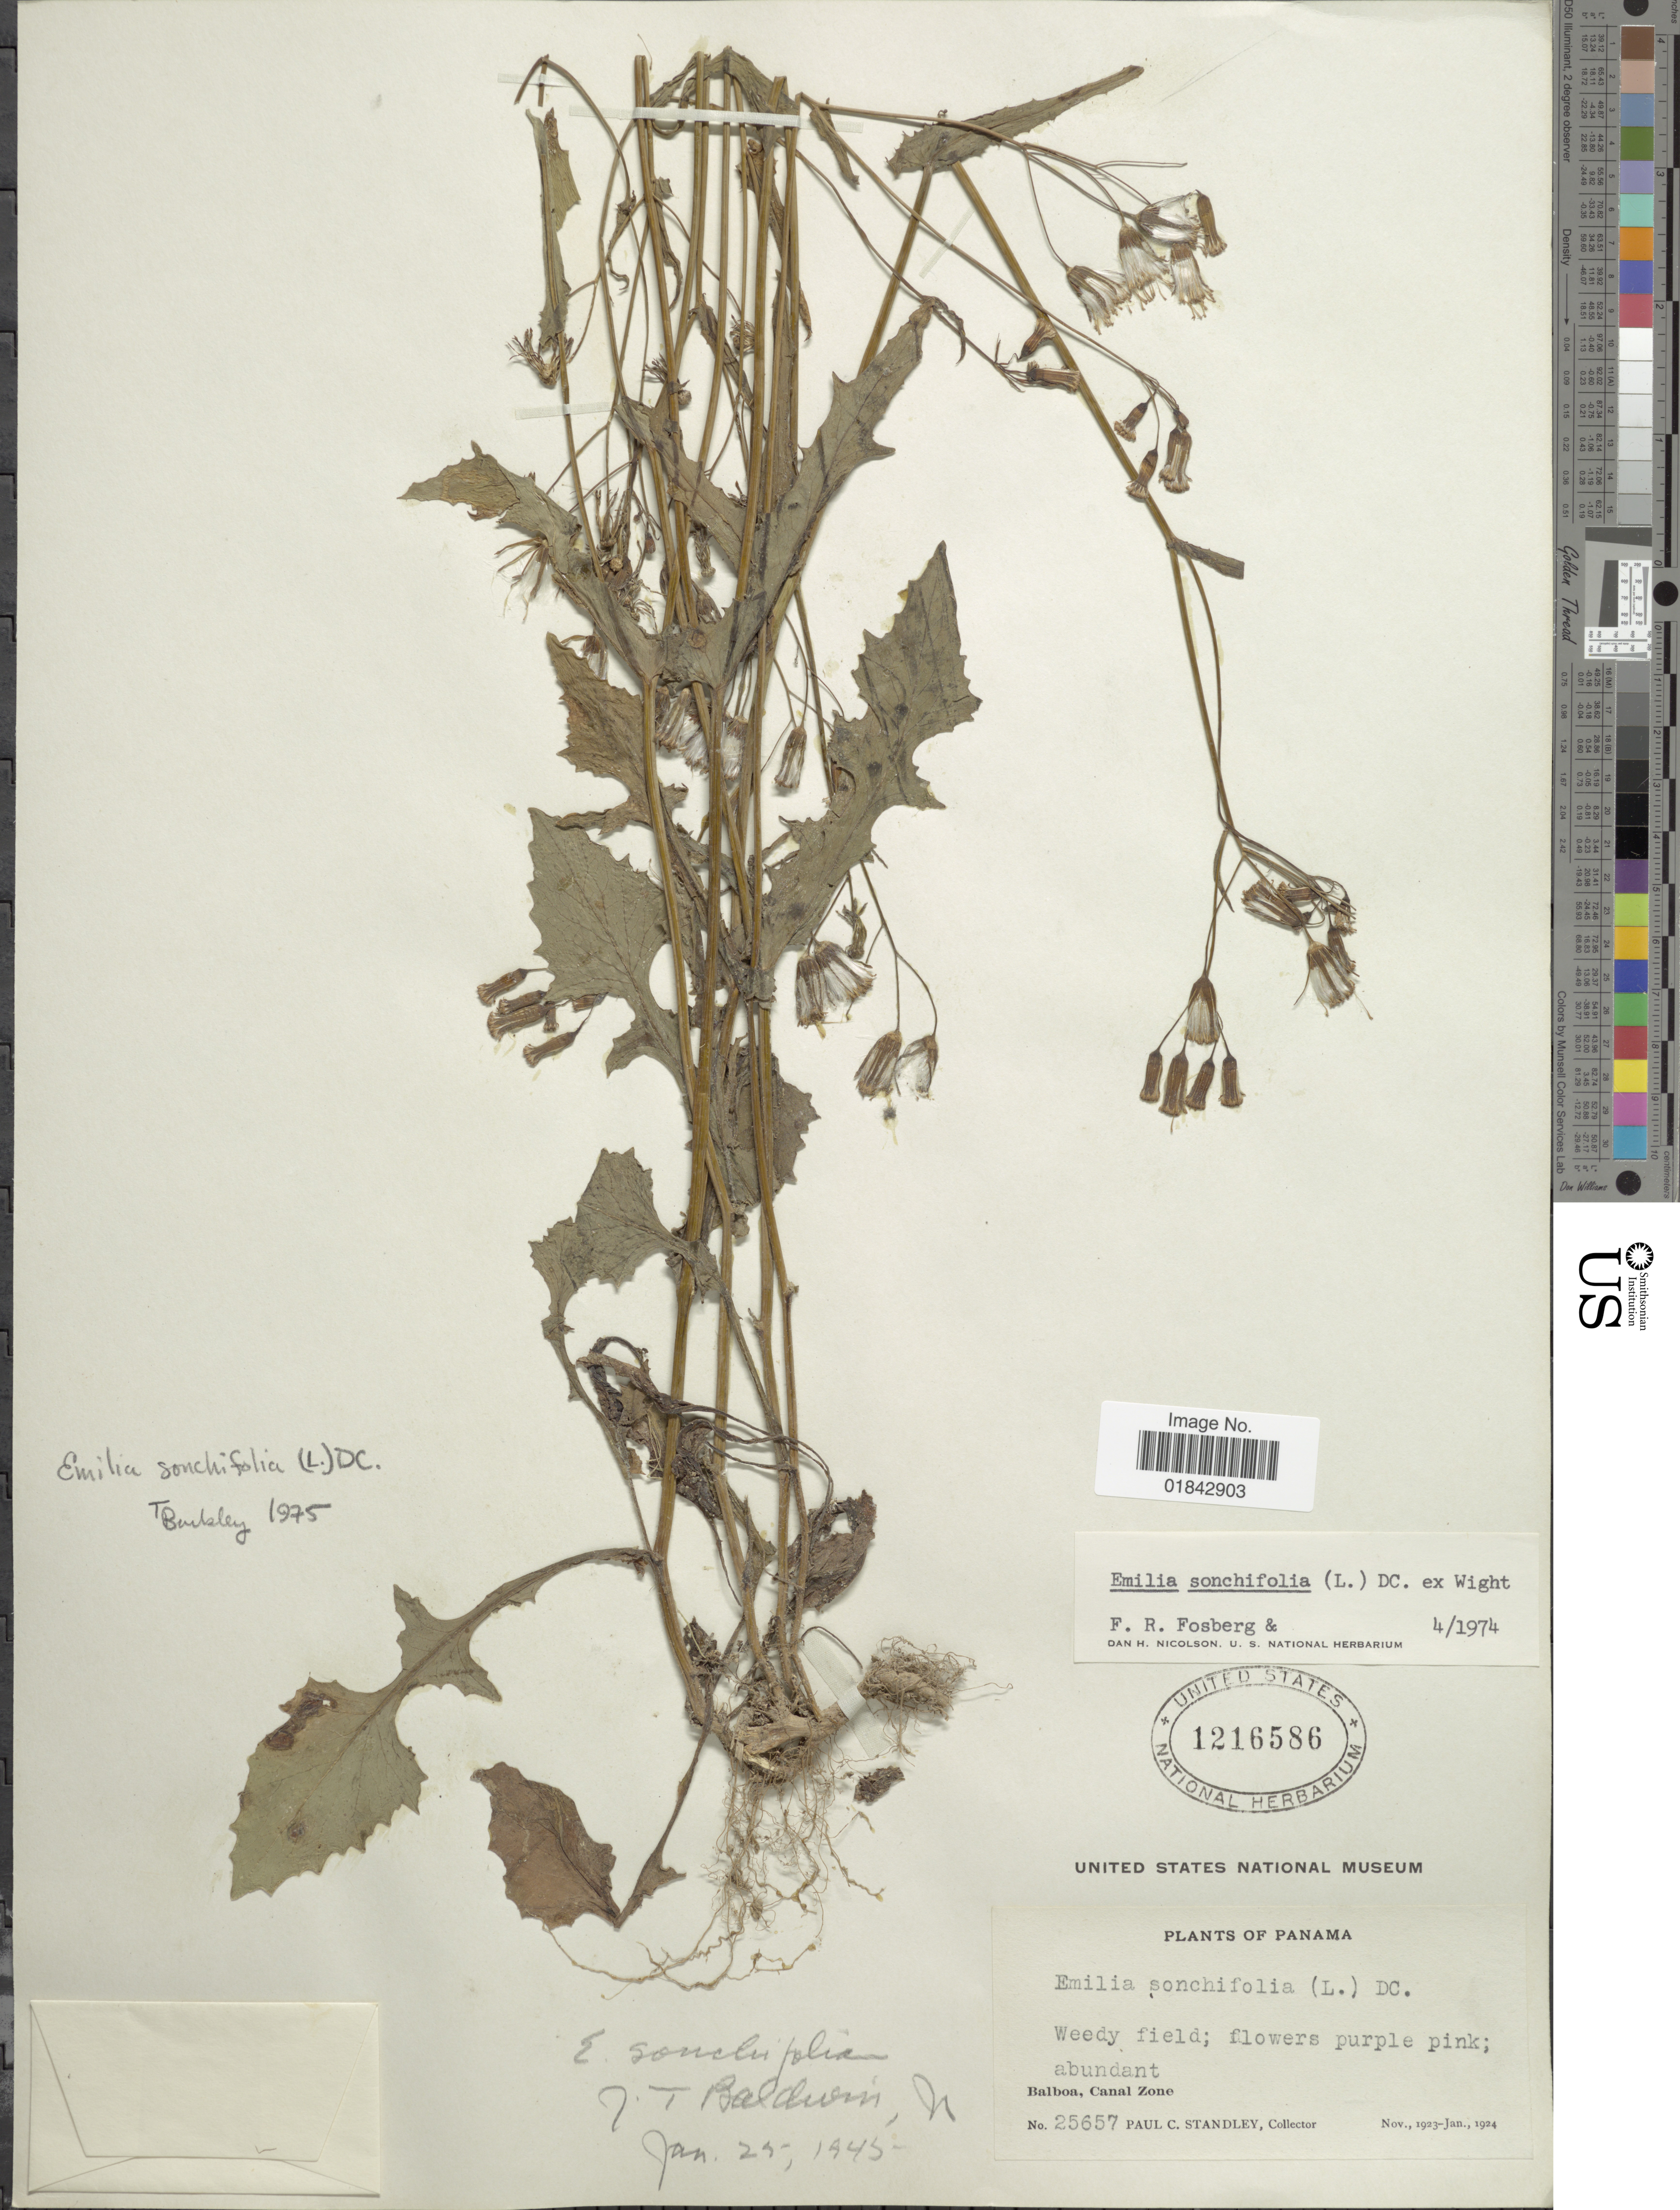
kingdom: Plantae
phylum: Tracheophyta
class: Magnoliopsida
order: Asterales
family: Asteraceae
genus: Emilia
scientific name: Emilia sonchifolia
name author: (L.) DC.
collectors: P. C. Standley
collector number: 25657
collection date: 1923-11/1924-01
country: Panama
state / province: Colón / Panamá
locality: Weedy field, Balboa, Canal Zonee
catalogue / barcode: US 1216586